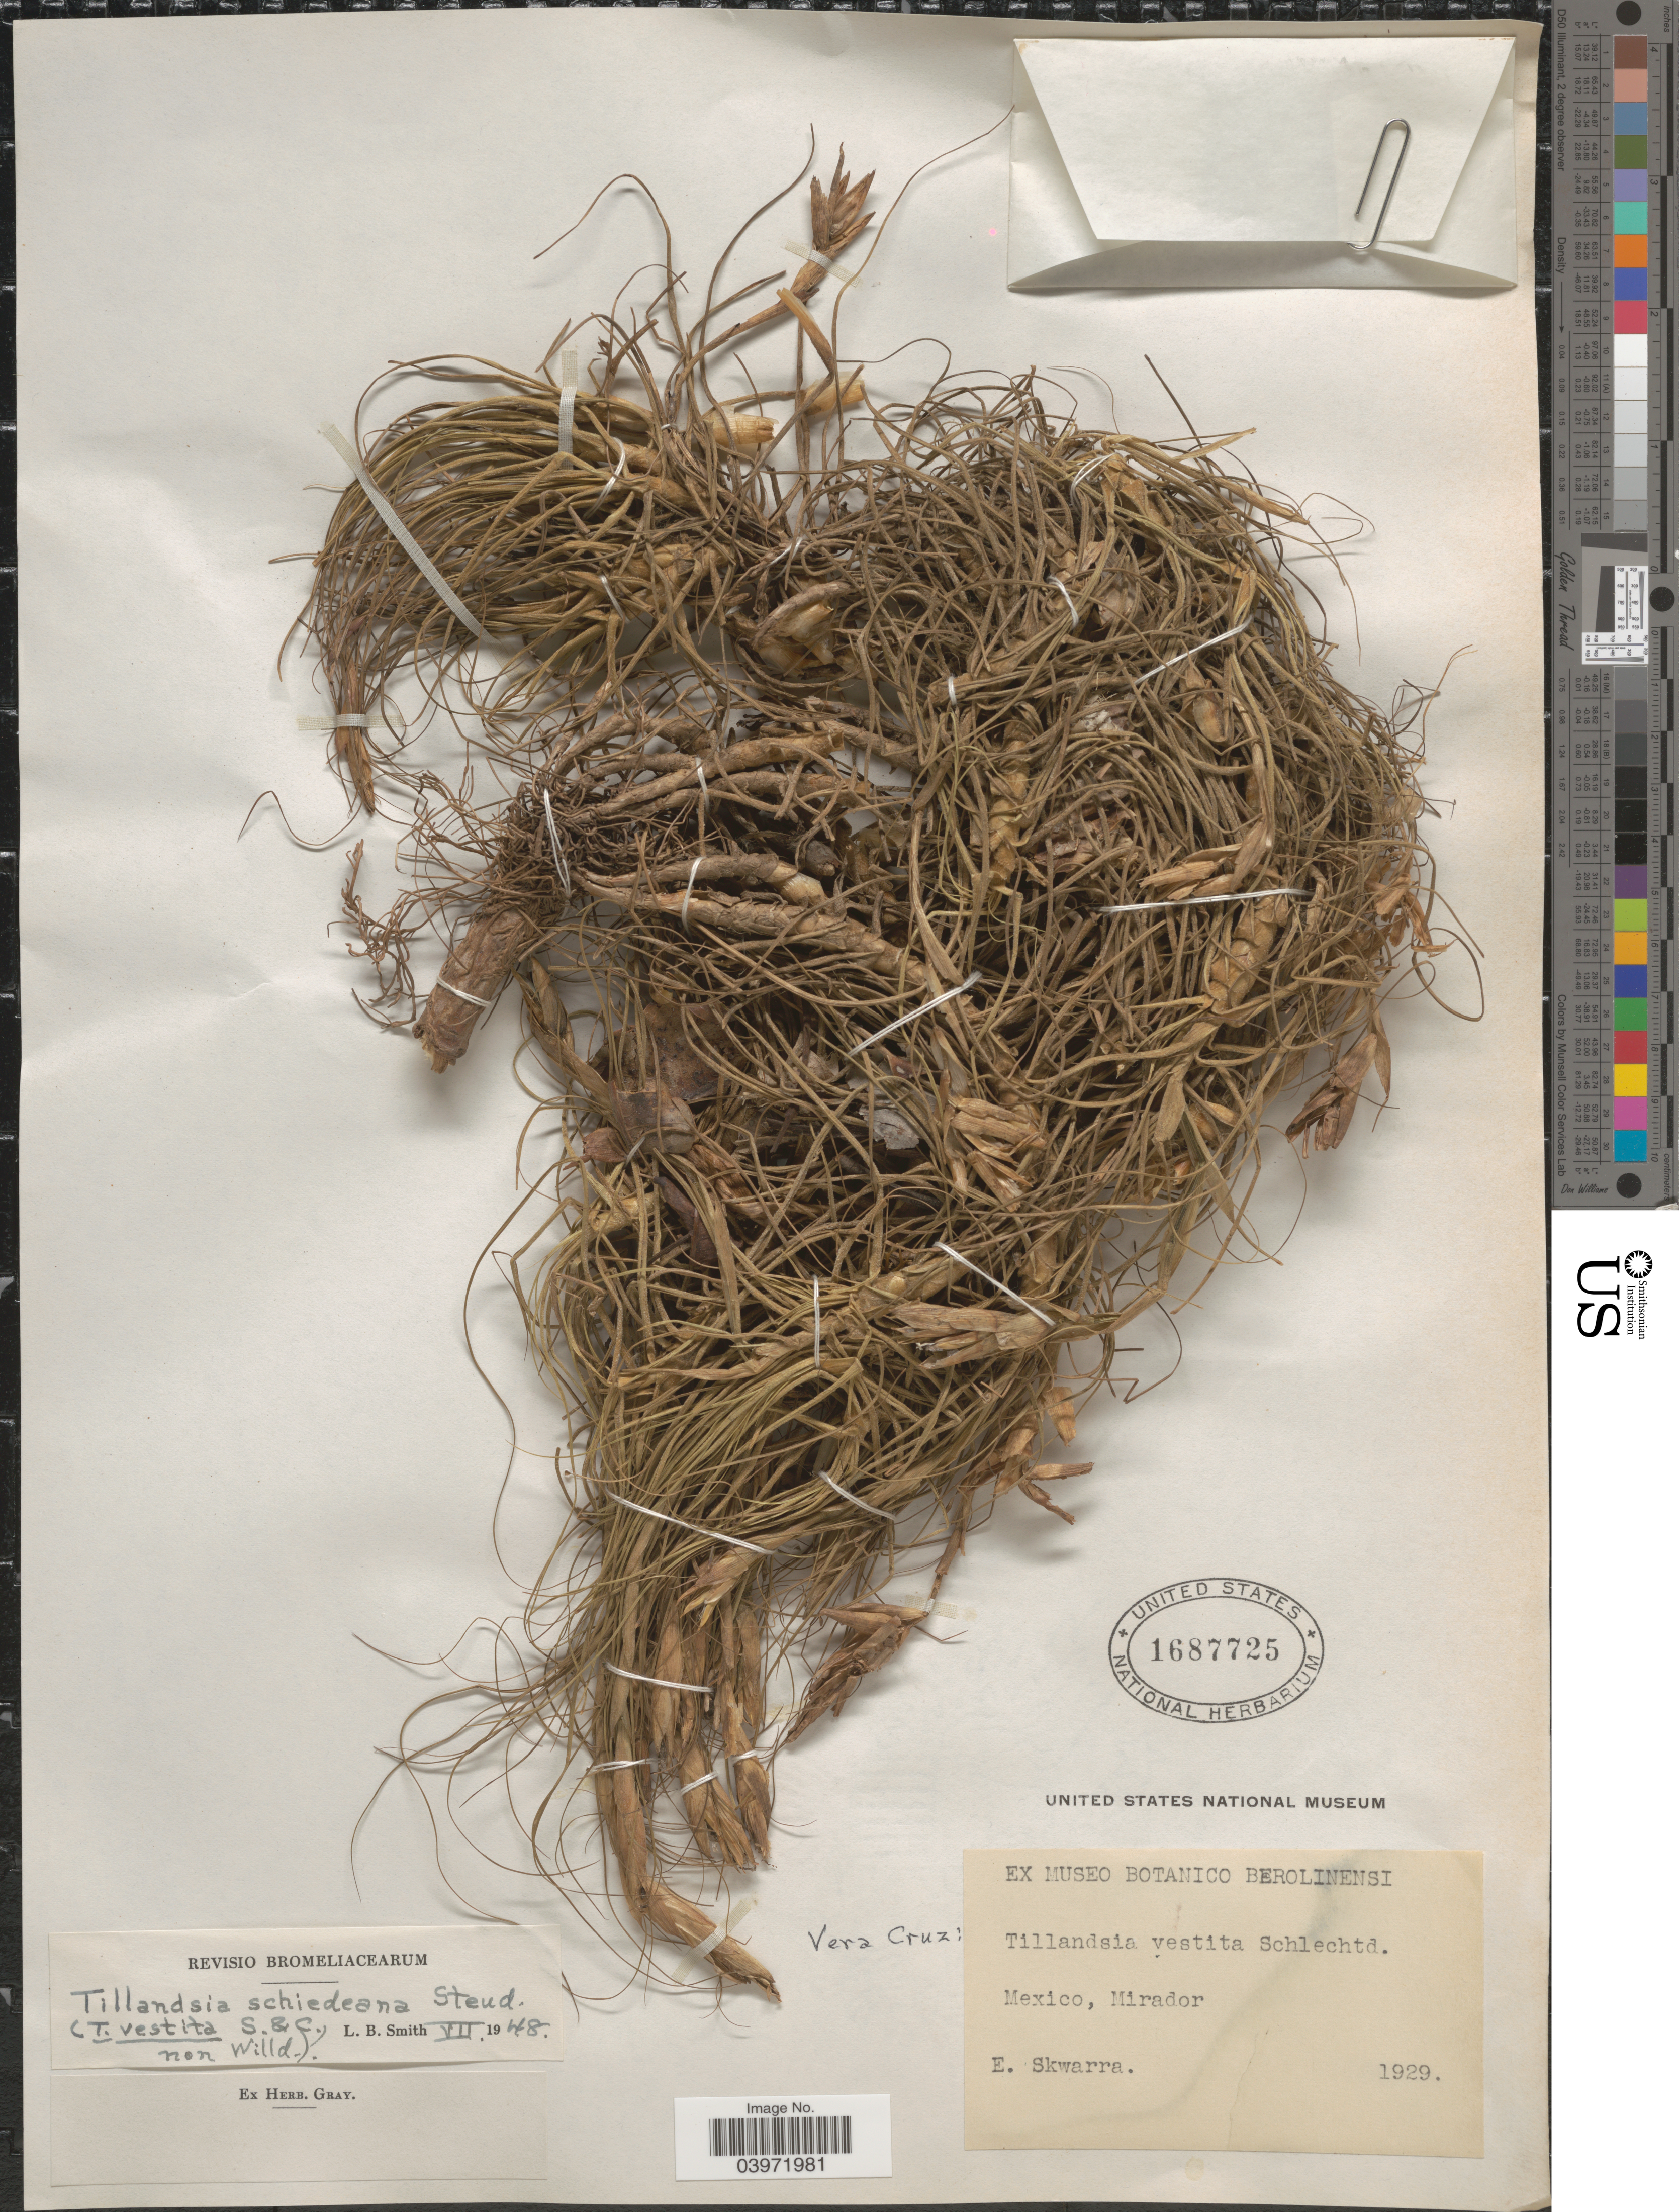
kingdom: Plantae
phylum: Tracheophyta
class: Liliopsida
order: Poales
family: Bromeliaceae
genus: Tillandsia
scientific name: Tillandsia schiedeana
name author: Steud.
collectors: E. Skwarra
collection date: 1929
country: Mexico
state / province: Veracruz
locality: Vera Cruz: Mirador.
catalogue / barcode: US 1687725